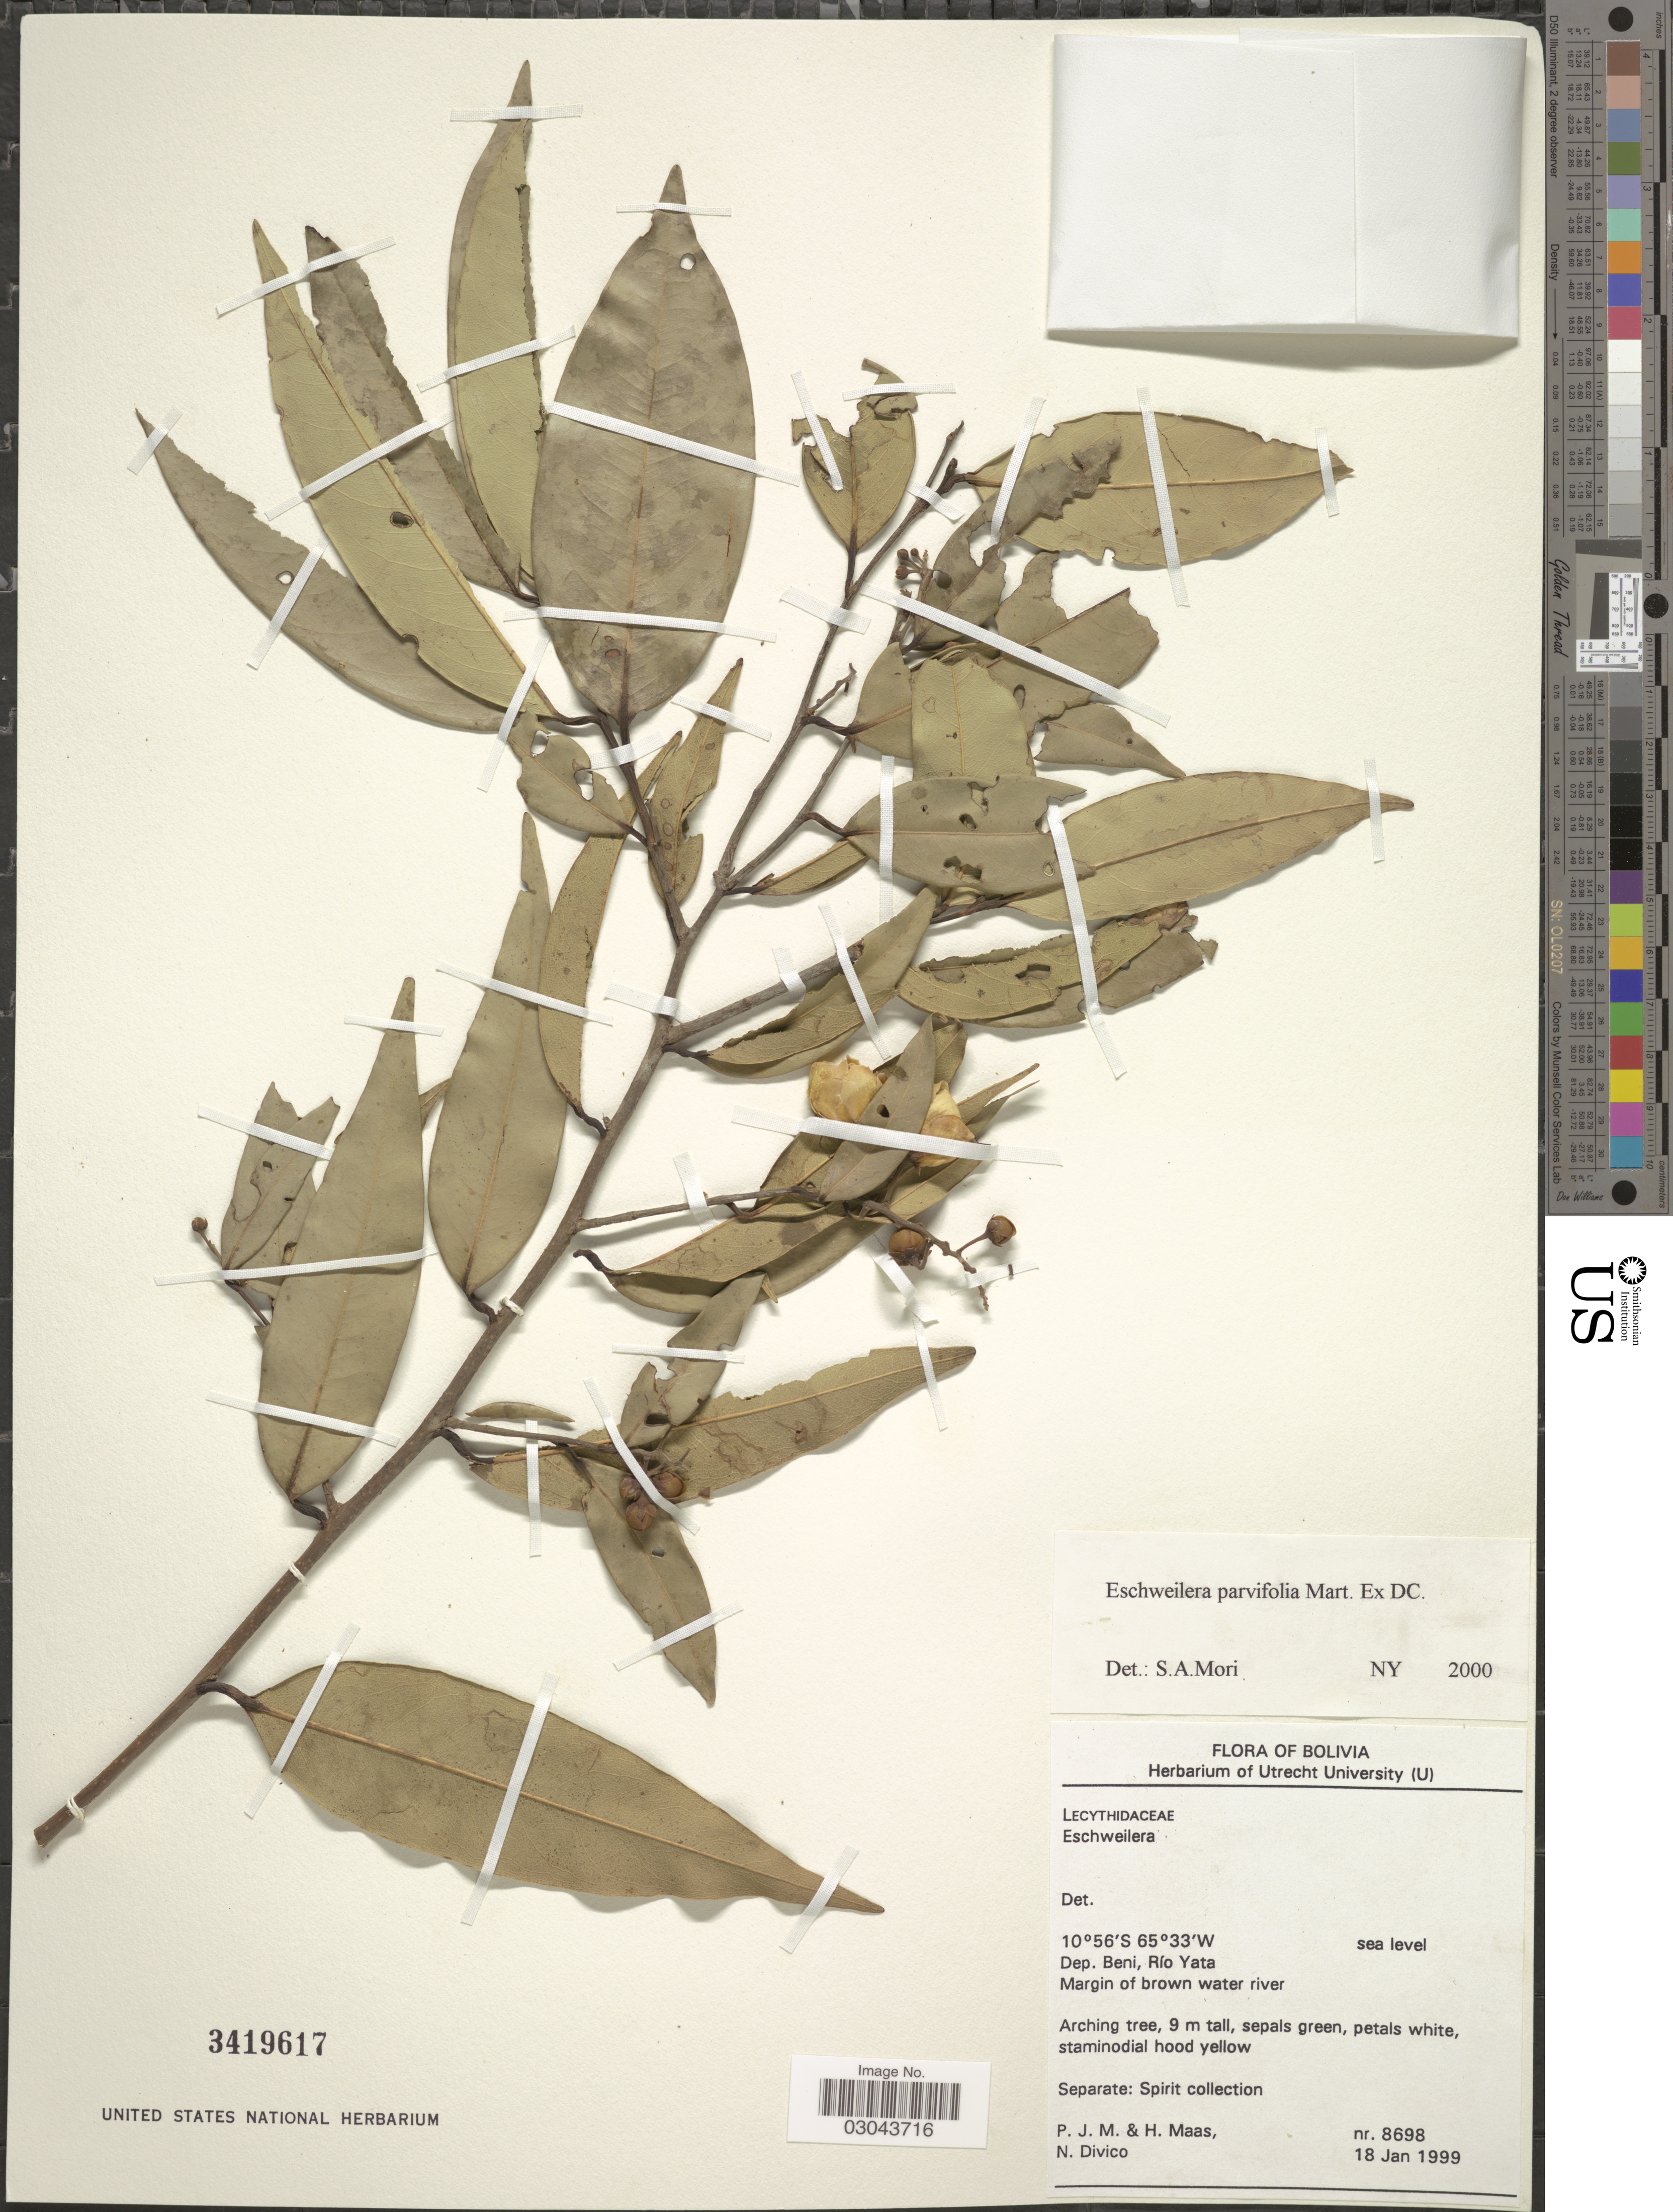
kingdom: Plantae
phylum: Tracheophyta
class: Magnoliopsida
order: Ericales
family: Lecythidaceae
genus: Eschweilera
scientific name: Eschweilera parviflora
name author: (Aubl.) Miers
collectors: P. Maas, H. Maas & N. Divico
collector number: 8698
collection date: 1999-01-18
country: Bolivia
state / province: Beni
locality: Dep. Beni, Río Yata. Margin of brown water river.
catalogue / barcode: US 3419617